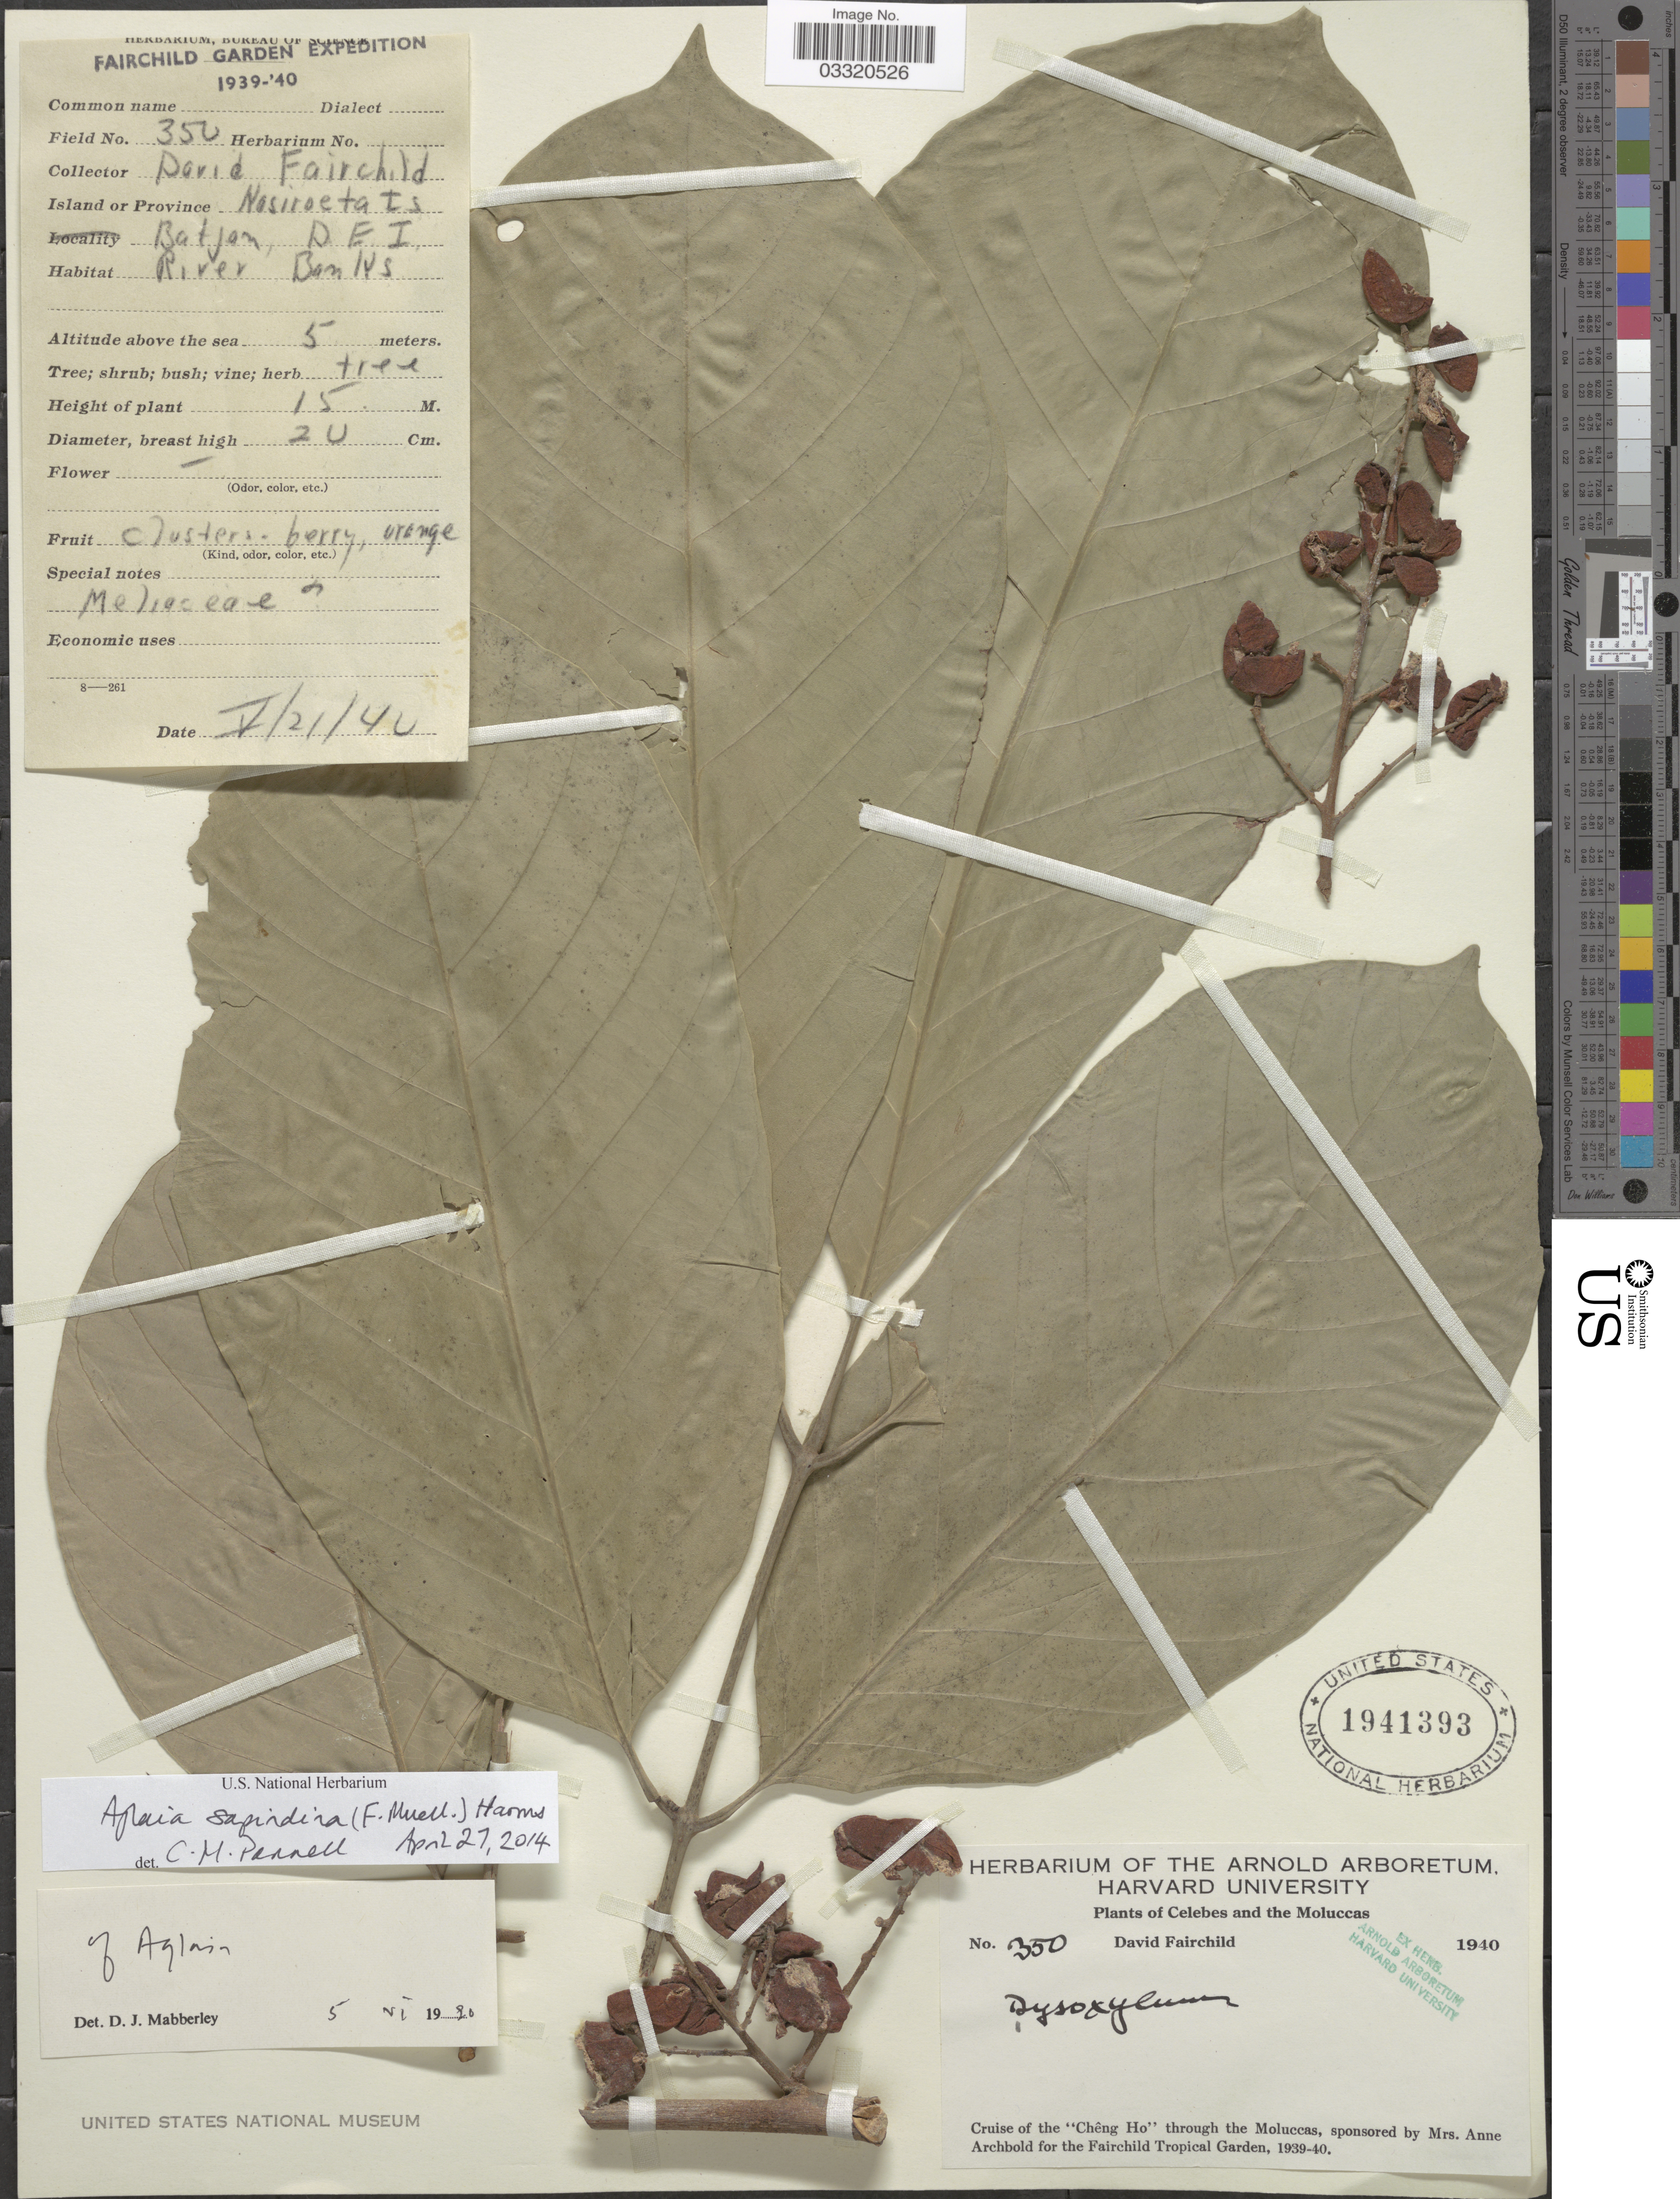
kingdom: Plantae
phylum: Tracheophyta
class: Magnoliopsida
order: Sapindales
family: Meliaceae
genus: Aglaia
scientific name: Aglaia sapindina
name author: (F. Muell.) Harms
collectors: D. Fairchild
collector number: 350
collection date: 1940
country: Indonesia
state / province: Maluku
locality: Celebes and the Moluccas. Island or Province Nasiroeta [interpreted] Is. Batjam, D E I. [interpreted]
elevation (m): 5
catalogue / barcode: US 1941393